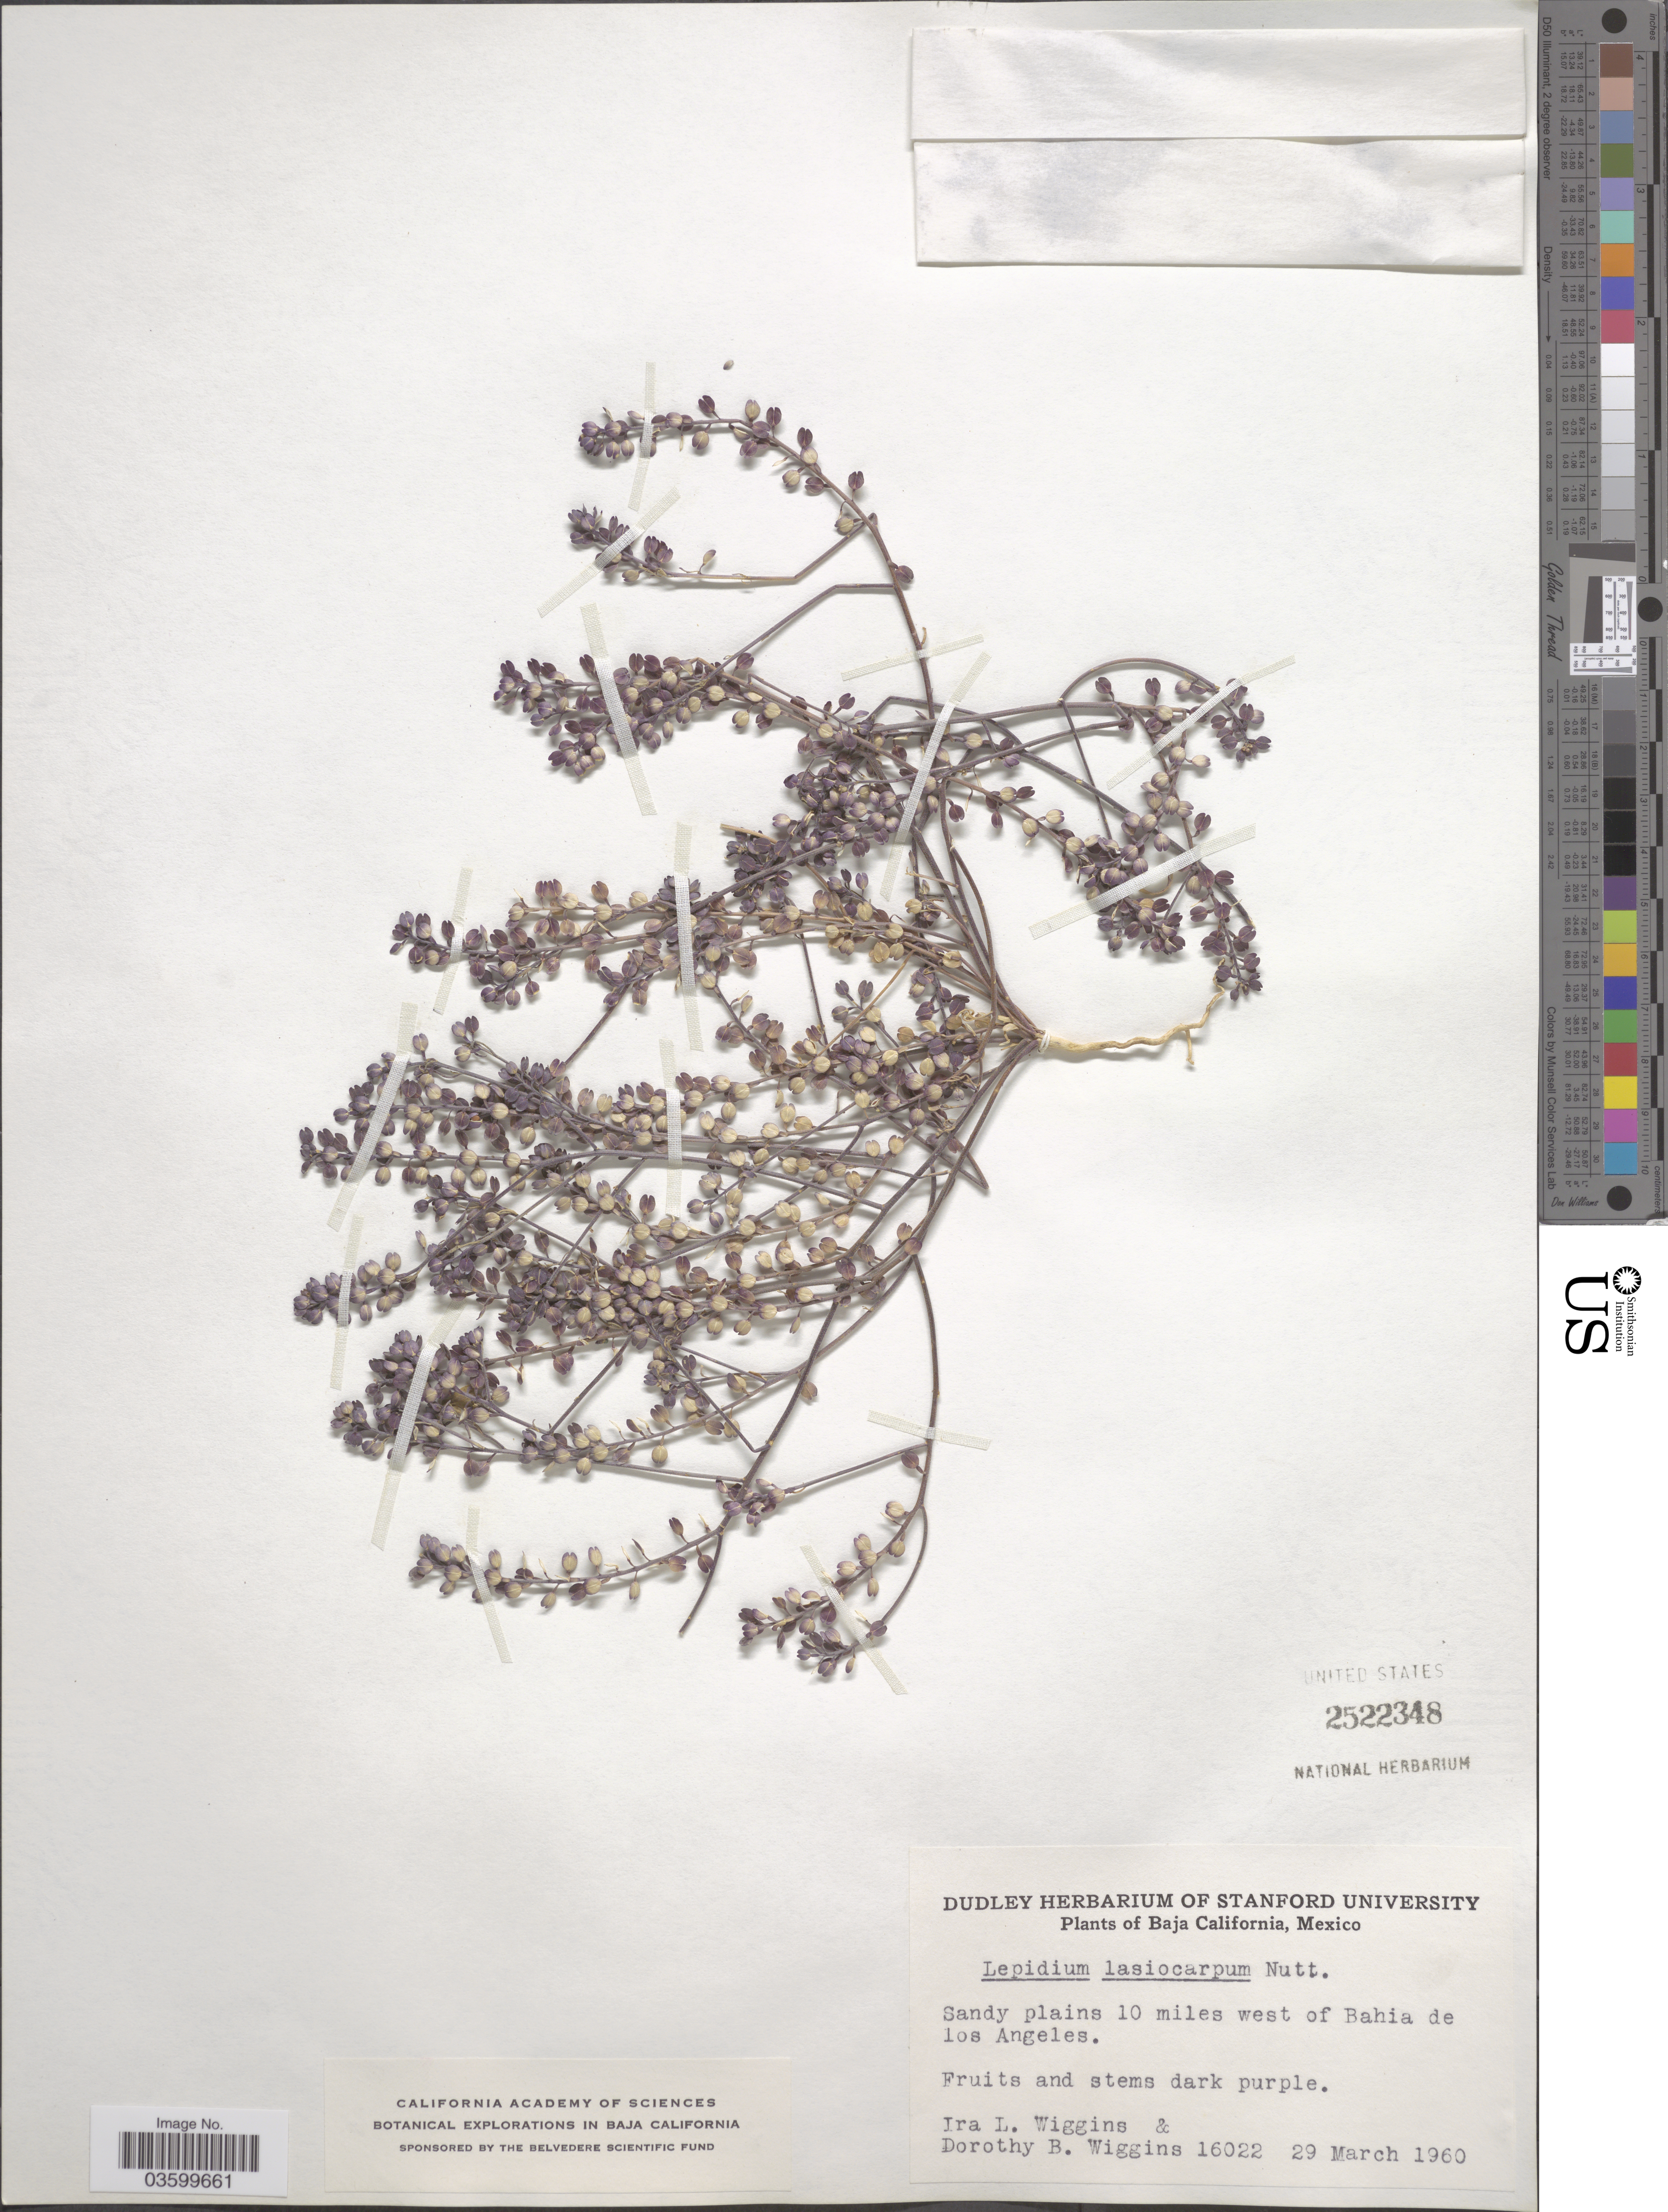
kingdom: Plantae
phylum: Tracheophyta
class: Magnoliopsida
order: Brassicales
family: Brassicaceae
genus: Lepidium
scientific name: Lepidium lasiocarpum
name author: Nutt.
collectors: I. L. Wiggins & D. B. Wiggins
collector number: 16022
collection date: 1960-03-29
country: Mexico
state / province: Baja California Norte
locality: Sandy plains 10 miles west of Bahia de los Angeles.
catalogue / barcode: US 2522348